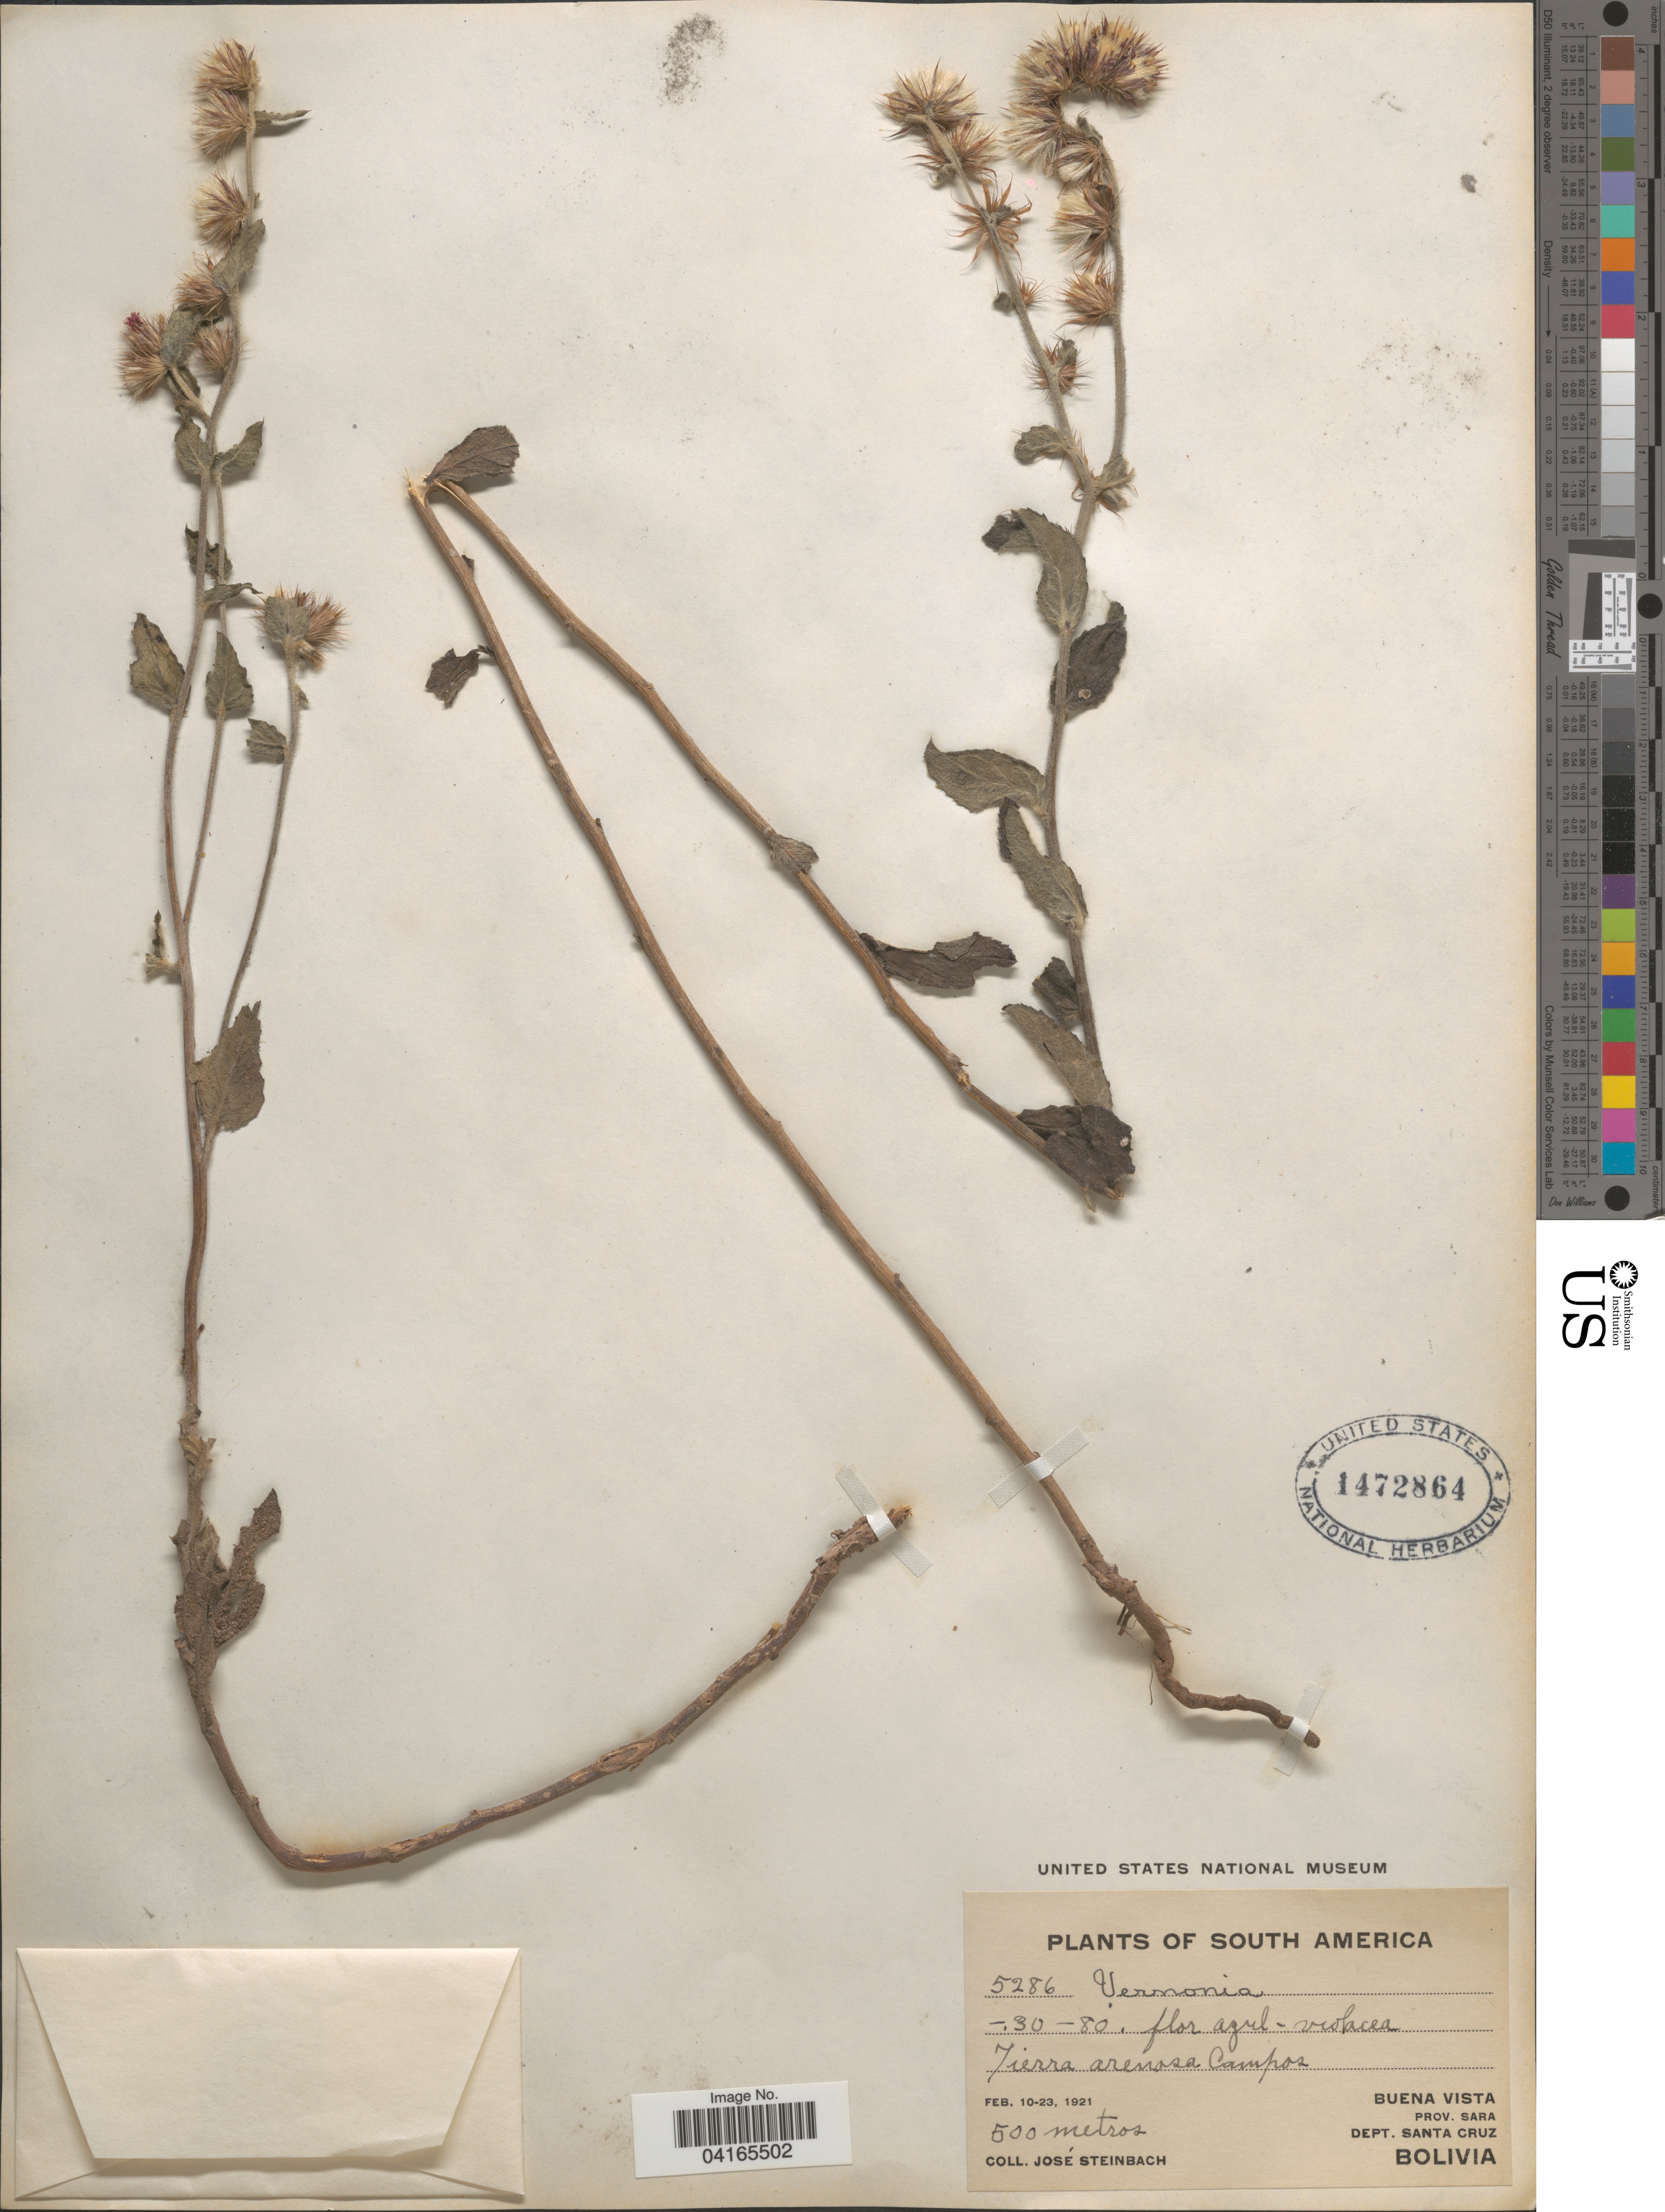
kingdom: Plantae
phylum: Tracheophyta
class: Magnoliopsida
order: Asterales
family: Asteraceae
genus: Lepidaploa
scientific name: Lepidaploa sp.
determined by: Renon, Polla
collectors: J. Steinbach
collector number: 5286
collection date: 1921-02-10/1921-02-23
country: Bolivia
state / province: Santa Cruz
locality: Buena Vista. Prov. Sara. Dept. Santa Cruz. Sierra arenosa Campos.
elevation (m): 500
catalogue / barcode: US 1472864